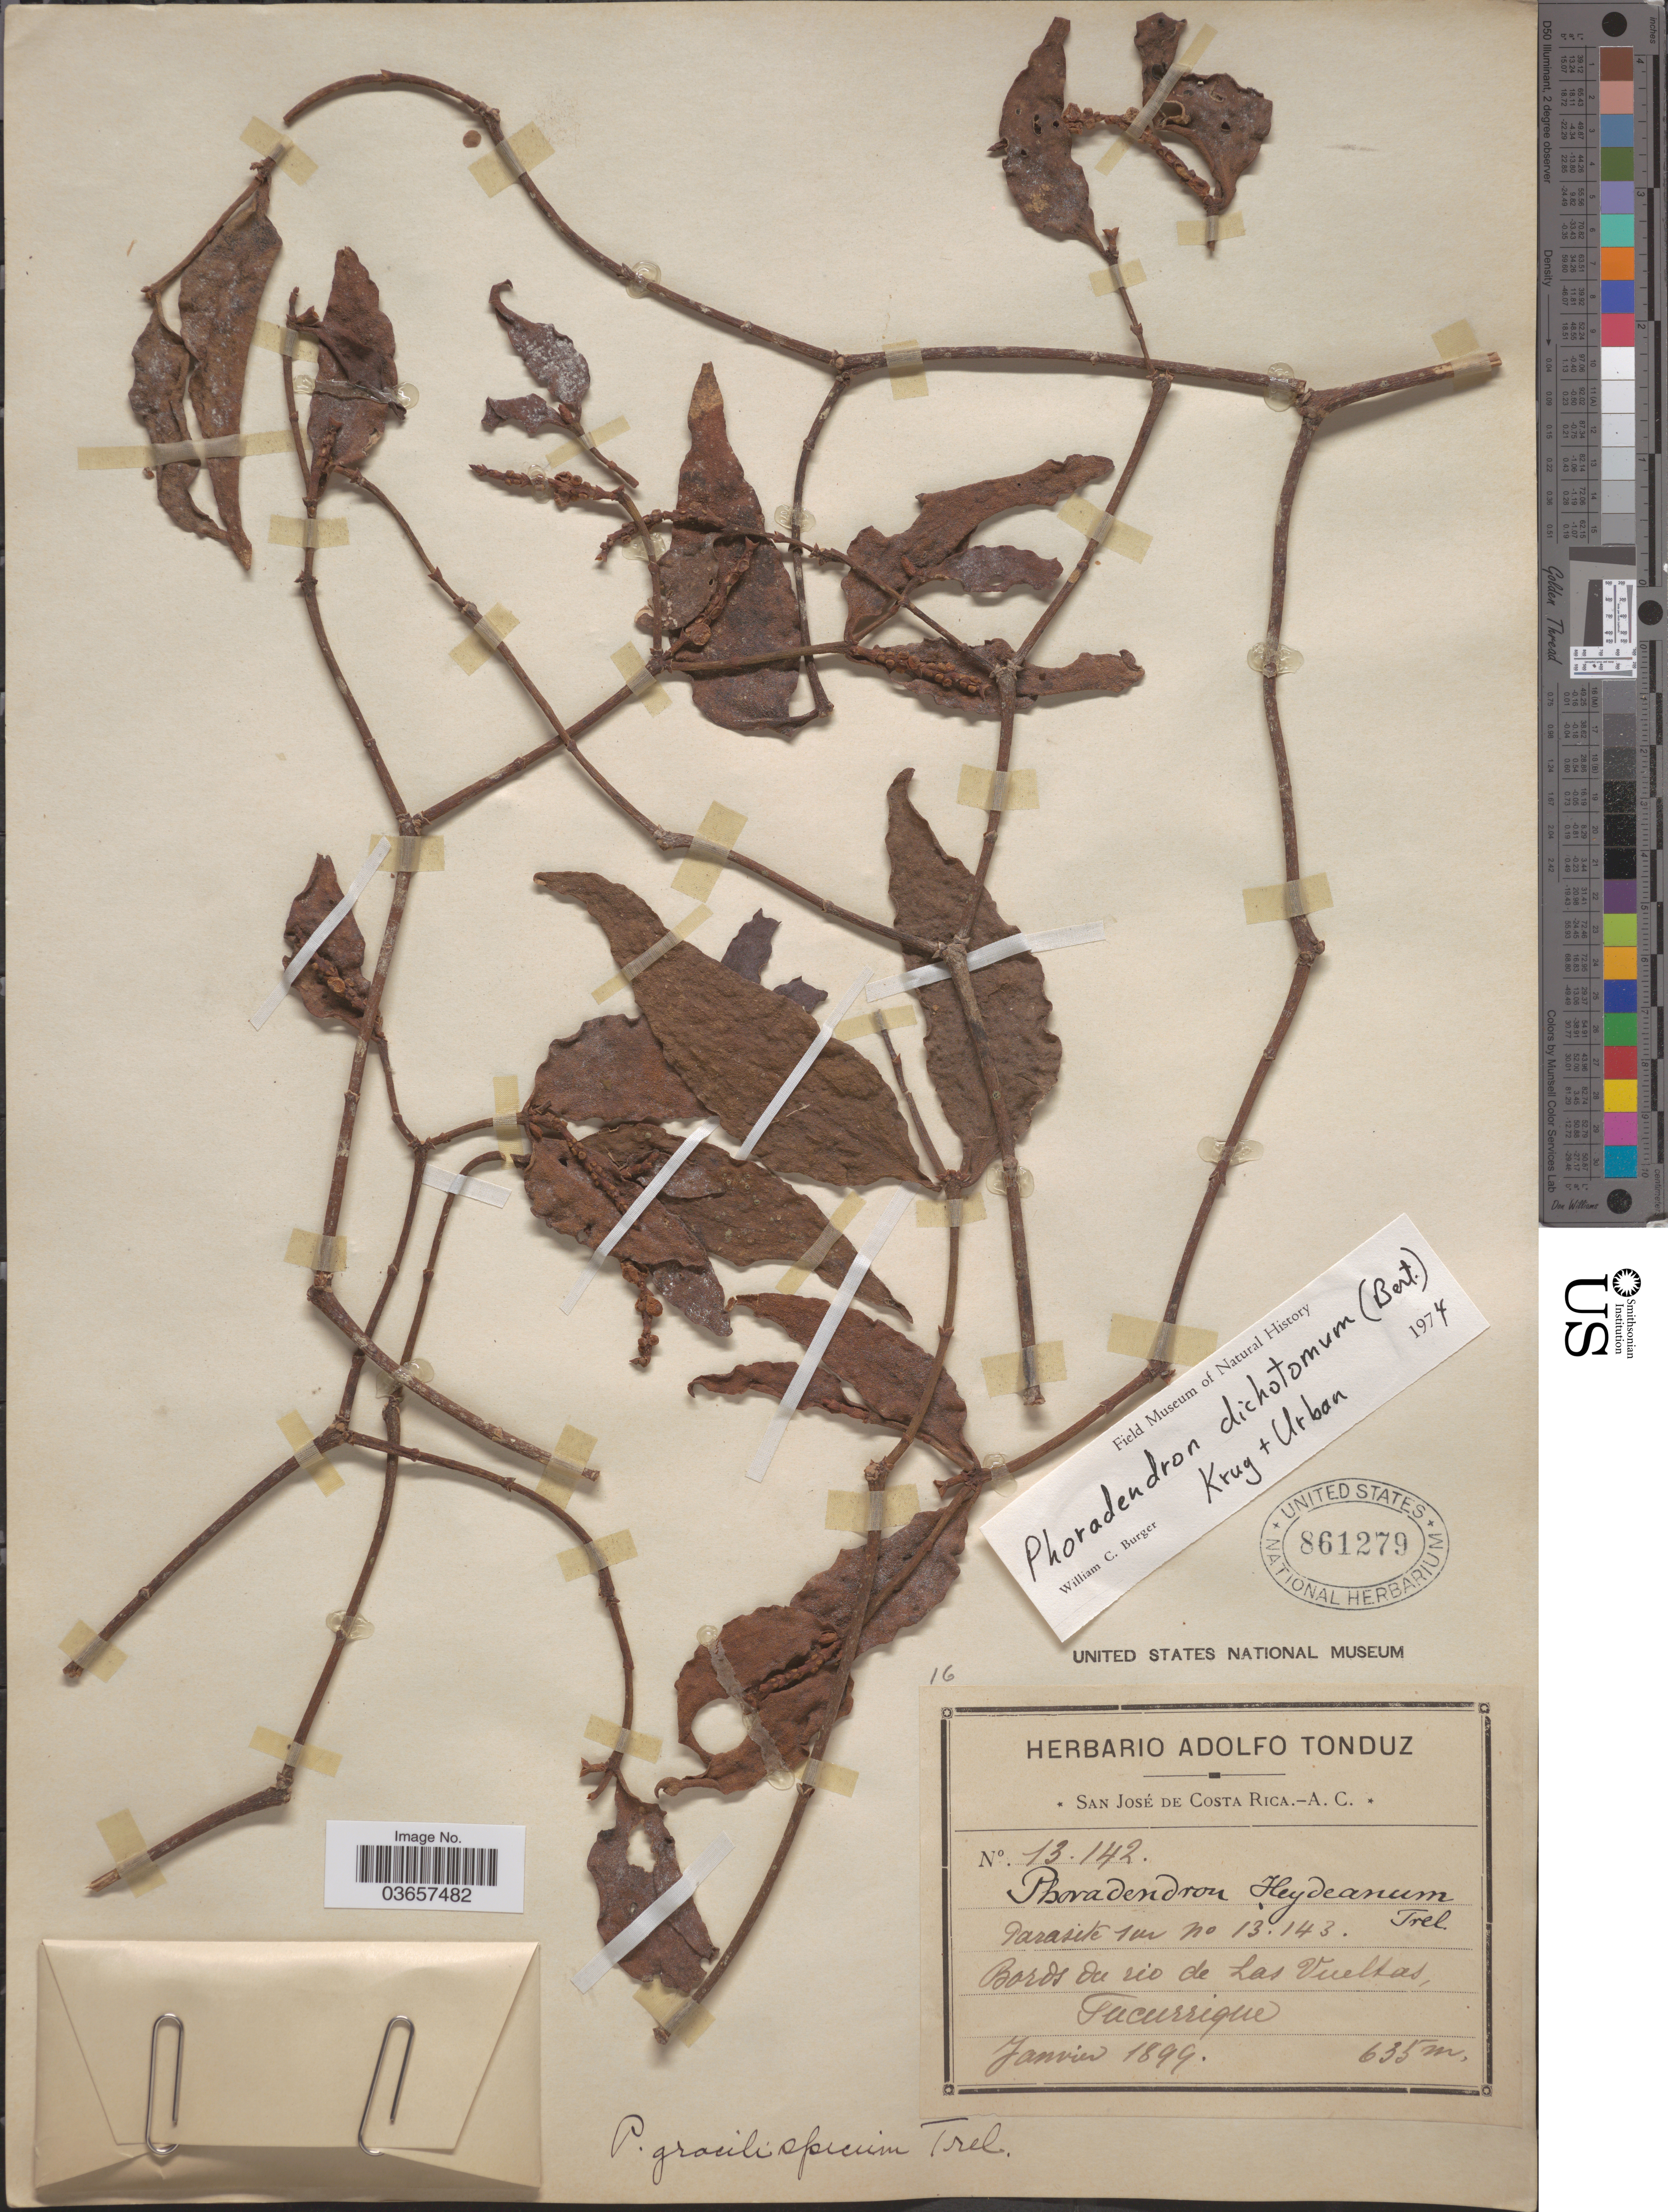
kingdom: Plantae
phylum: Tracheophyta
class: Magnoliopsida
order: Santalales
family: Viscaceae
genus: Phoradendron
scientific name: Phoradendron dichotomum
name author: (D. Don) Ettingsh.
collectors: ex Herb. Adolfo Tonduz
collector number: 13142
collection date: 1899-01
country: Costa Rica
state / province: San José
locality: Bords du rio de Las Vueltas. Tucurrique.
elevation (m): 635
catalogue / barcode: US 861279